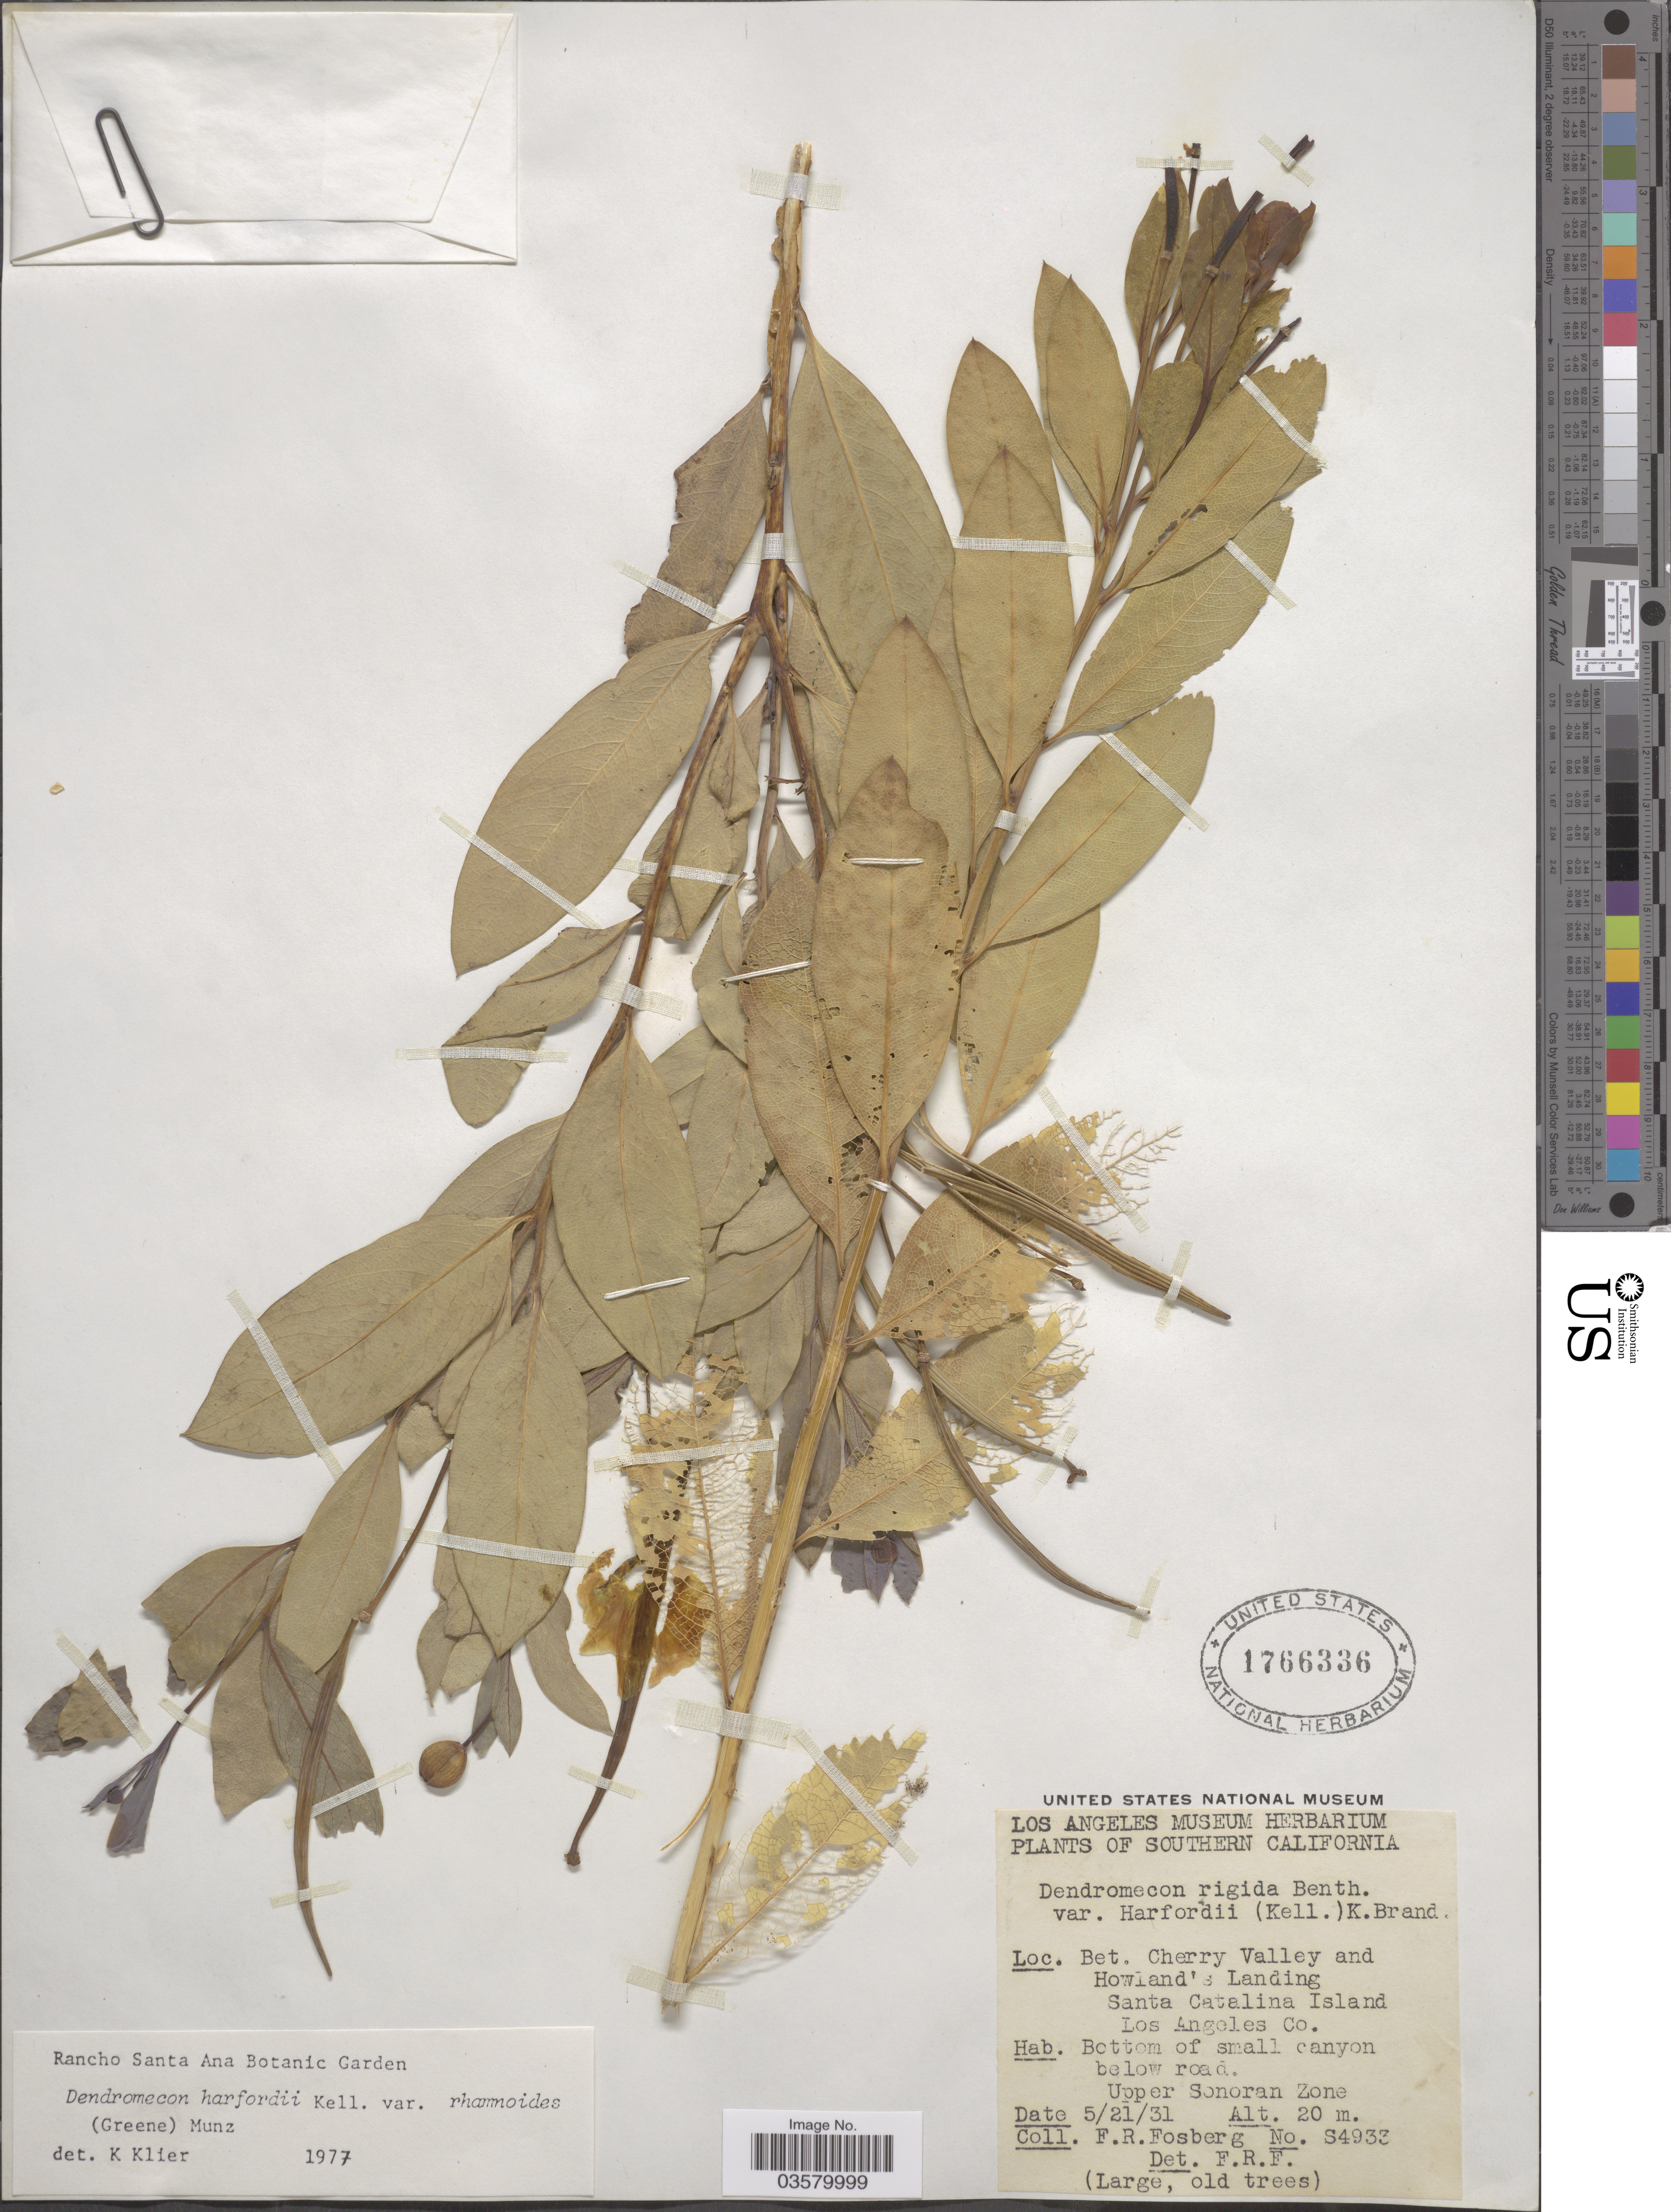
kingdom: Plantae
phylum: Tracheophyta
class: Magnoliopsida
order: Ranunculales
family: Papaveraceae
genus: Dendromecon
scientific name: Dendromecon rigida subsp. rhamnoides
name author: (Greene) Thorne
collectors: F. R. Fosberg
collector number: S4933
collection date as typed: Transcribed d/m/y: 21/5/31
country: United States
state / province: California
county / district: Los Angeles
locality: Southern California. Bet. Cherry Valley and Howland's Landing, Santa Catalina Island, Los Angeles Co. Bottom of small canyon below road. Upper Sonoran Zone.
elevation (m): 20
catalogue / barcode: US 1766336